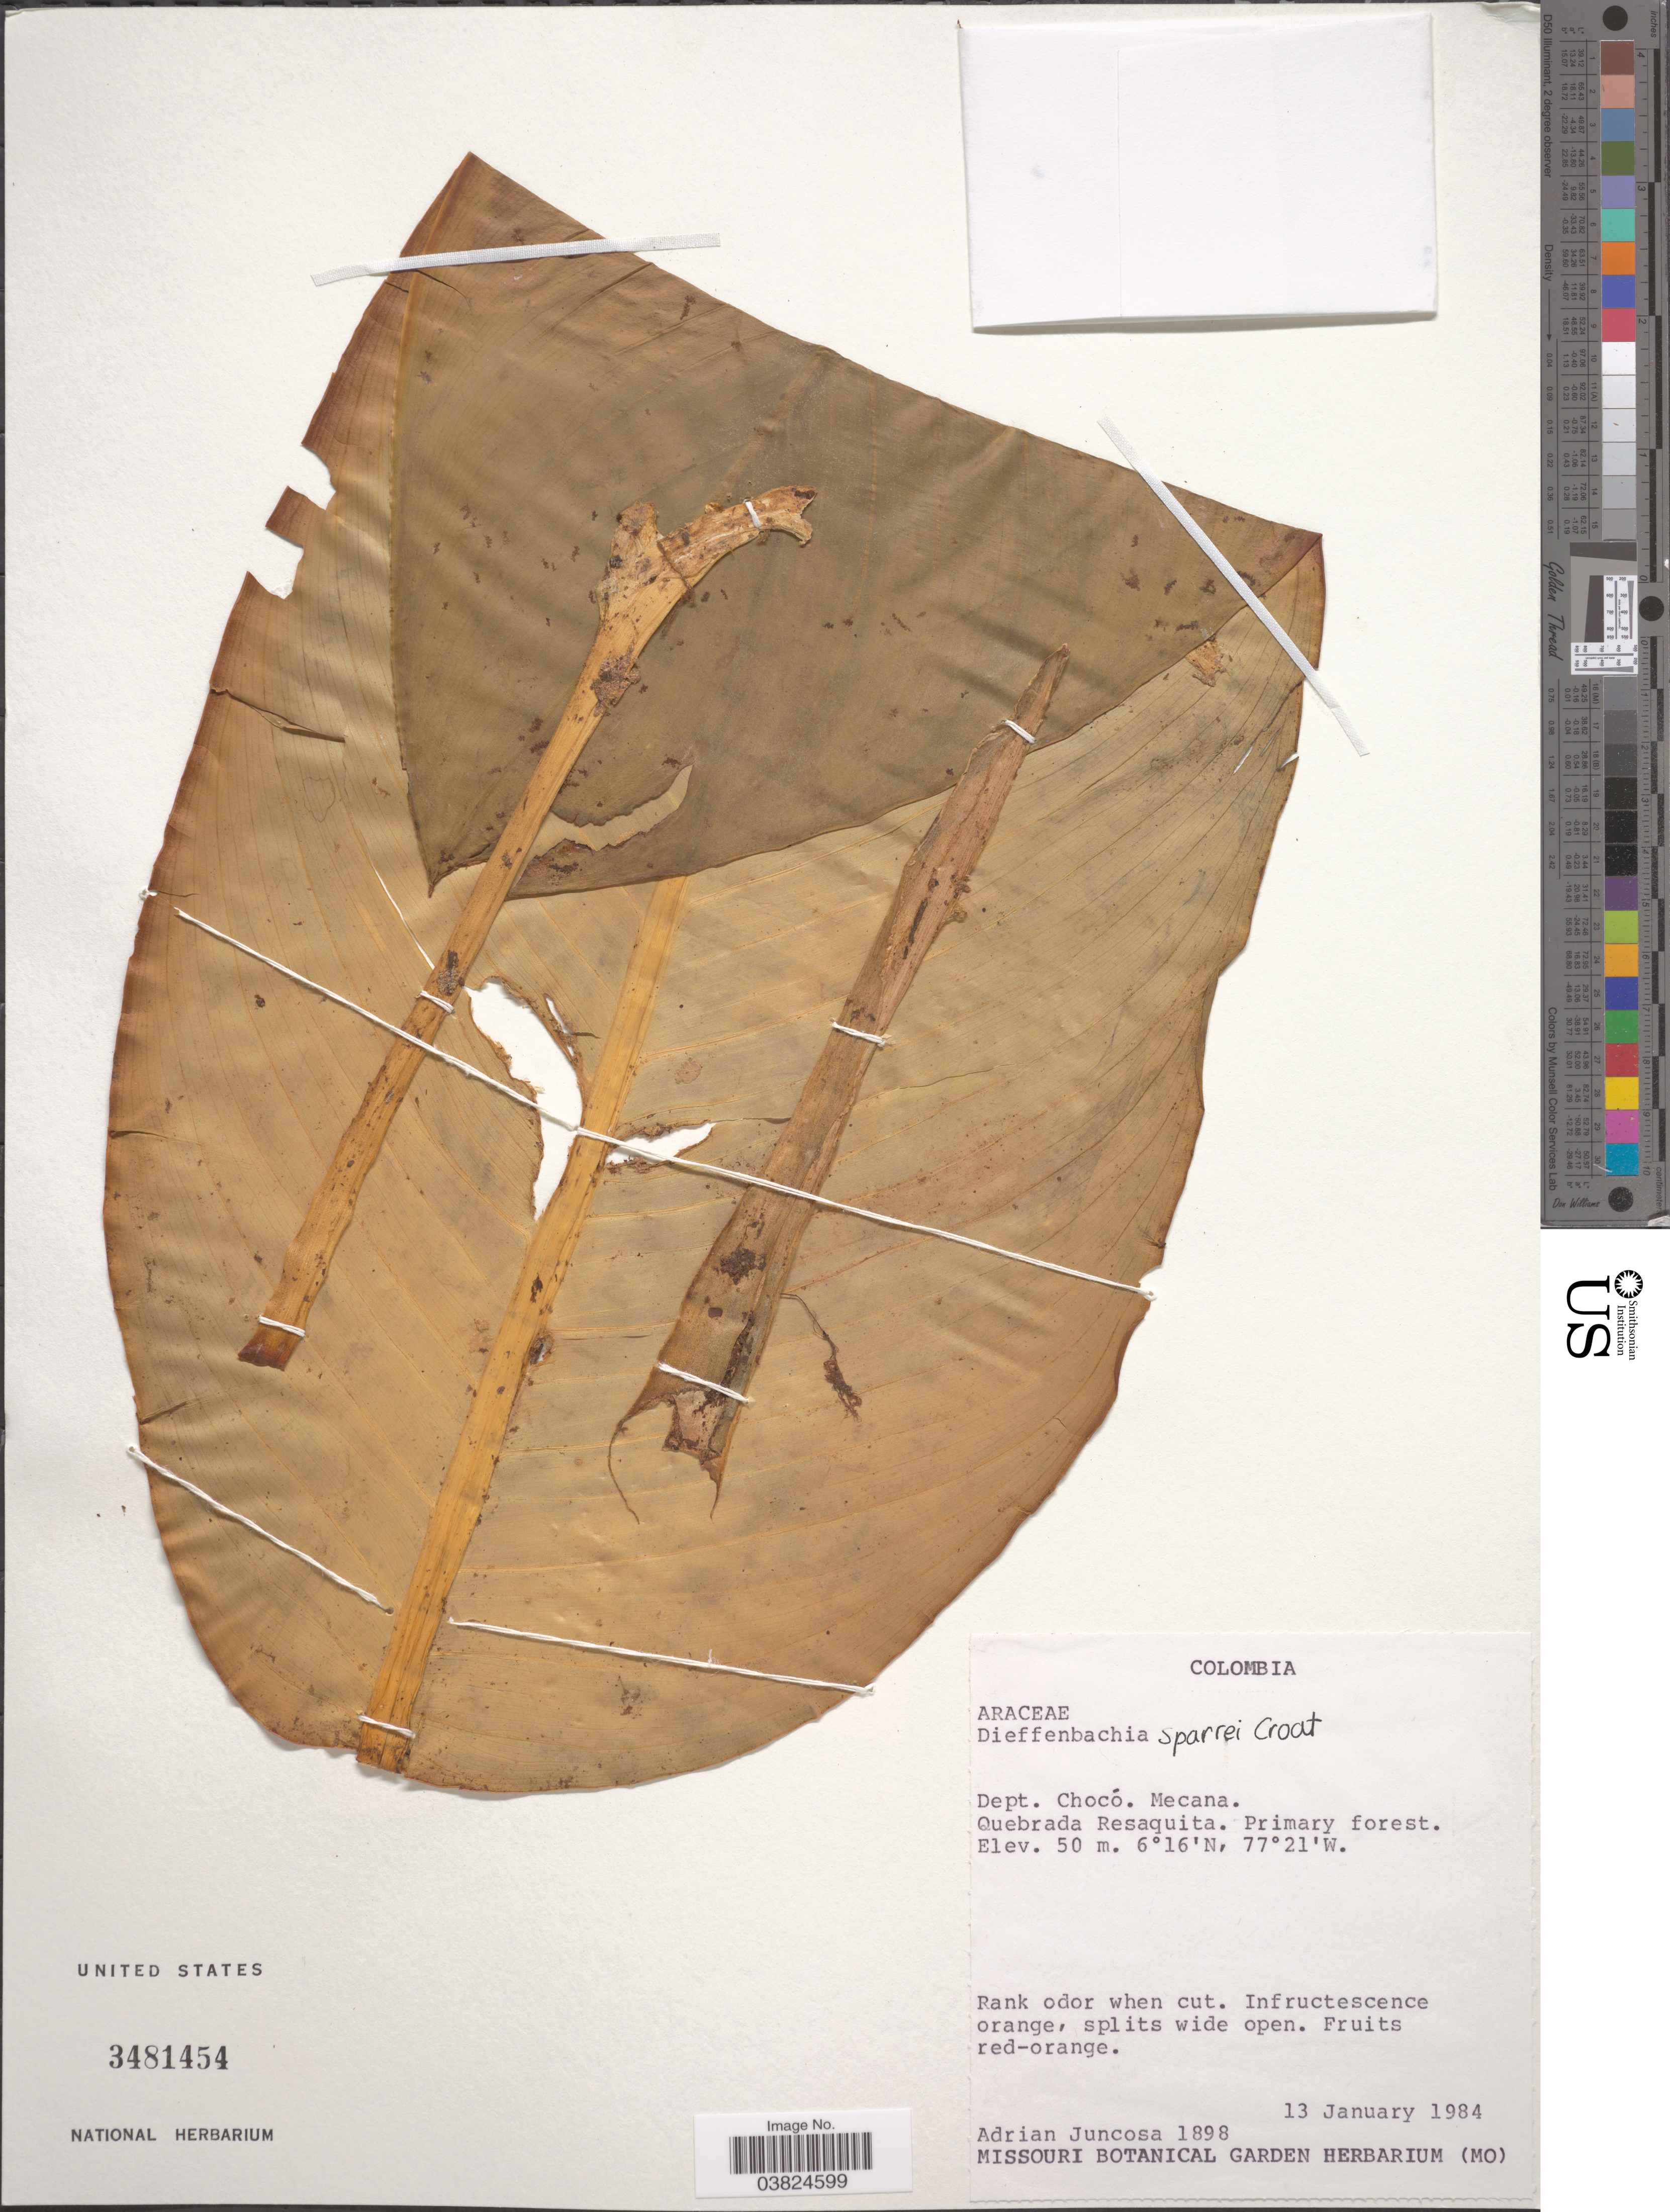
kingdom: Plantae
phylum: Tracheophyta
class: Liliopsida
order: Alismatales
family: Araceae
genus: Dieffenbachia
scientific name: Dieffenbachia sparrei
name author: Croat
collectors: A. Juncosa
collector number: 1898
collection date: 1984-01-13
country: Colombia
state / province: Chocó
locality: Dept. Chocó. Mecana. Quebrada Resaquita.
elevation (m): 50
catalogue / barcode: US 3481454